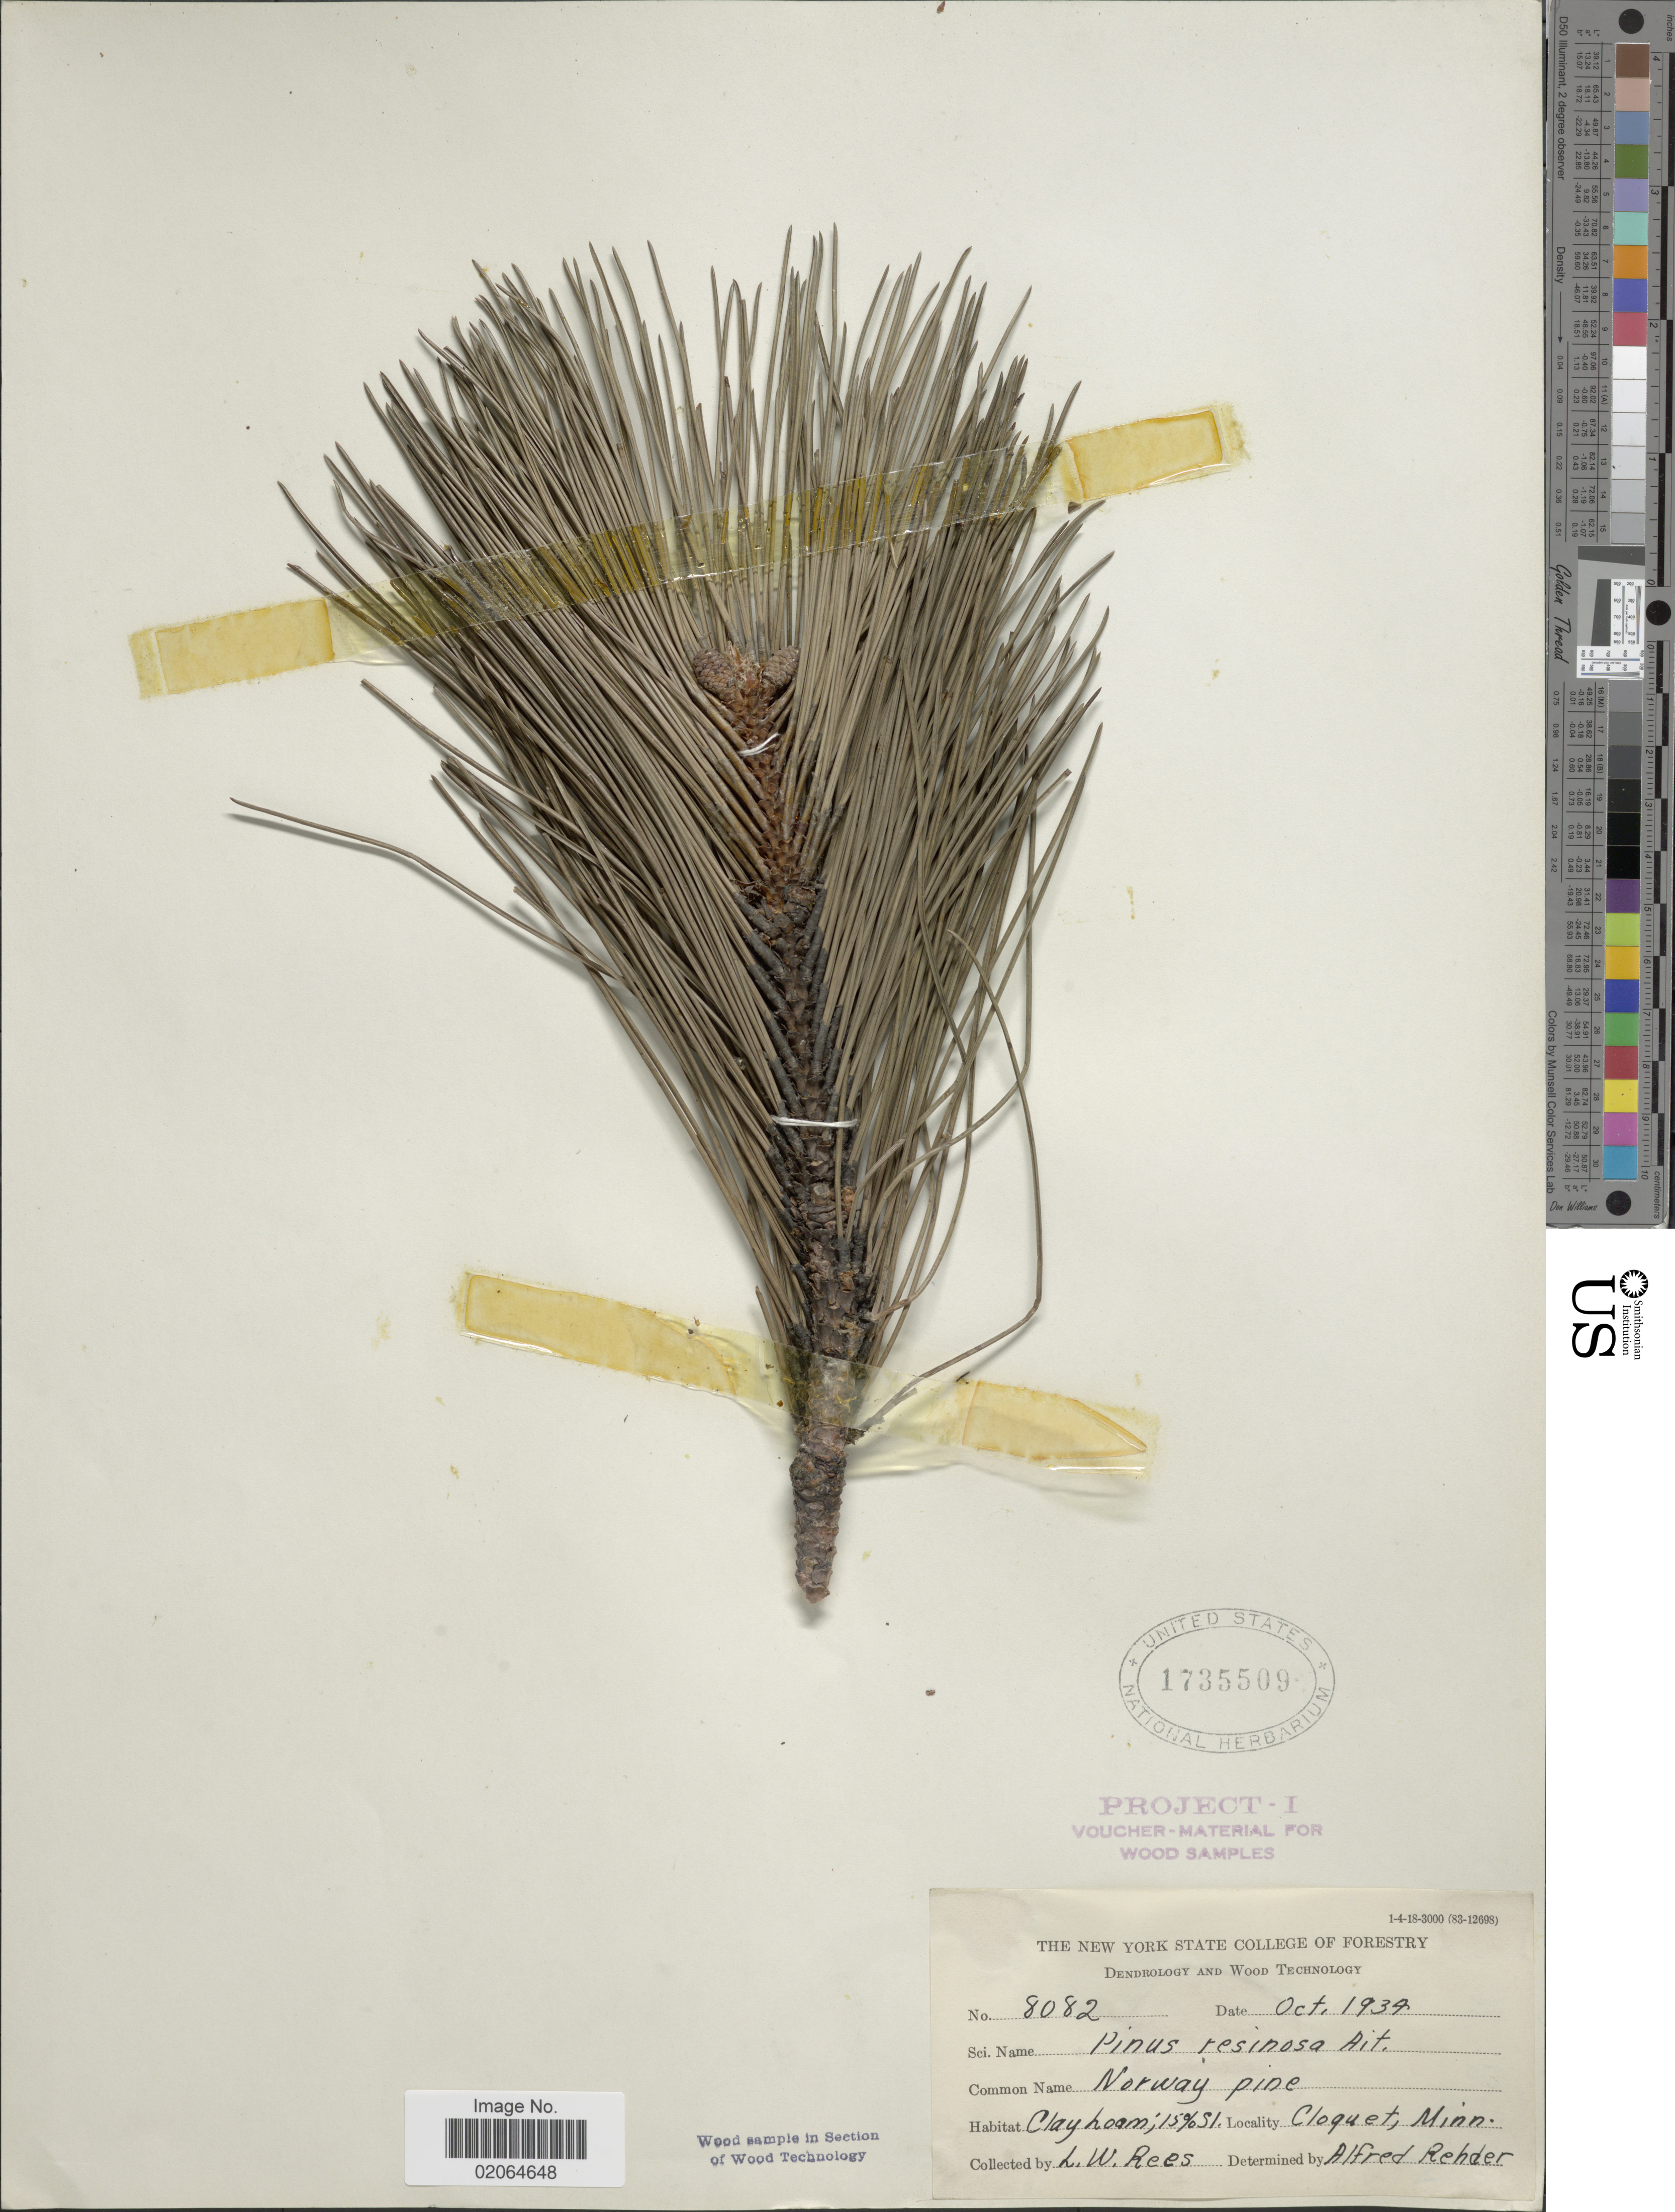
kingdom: Plantae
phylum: Tracheophyta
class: Pinopsida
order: Pinales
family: Pinaceae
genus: Pinus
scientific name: Pinus resinosa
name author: Aiton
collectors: L. Rees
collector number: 8082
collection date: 1939-10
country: United States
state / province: Minnesota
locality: Cloquet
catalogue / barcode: US 1735509